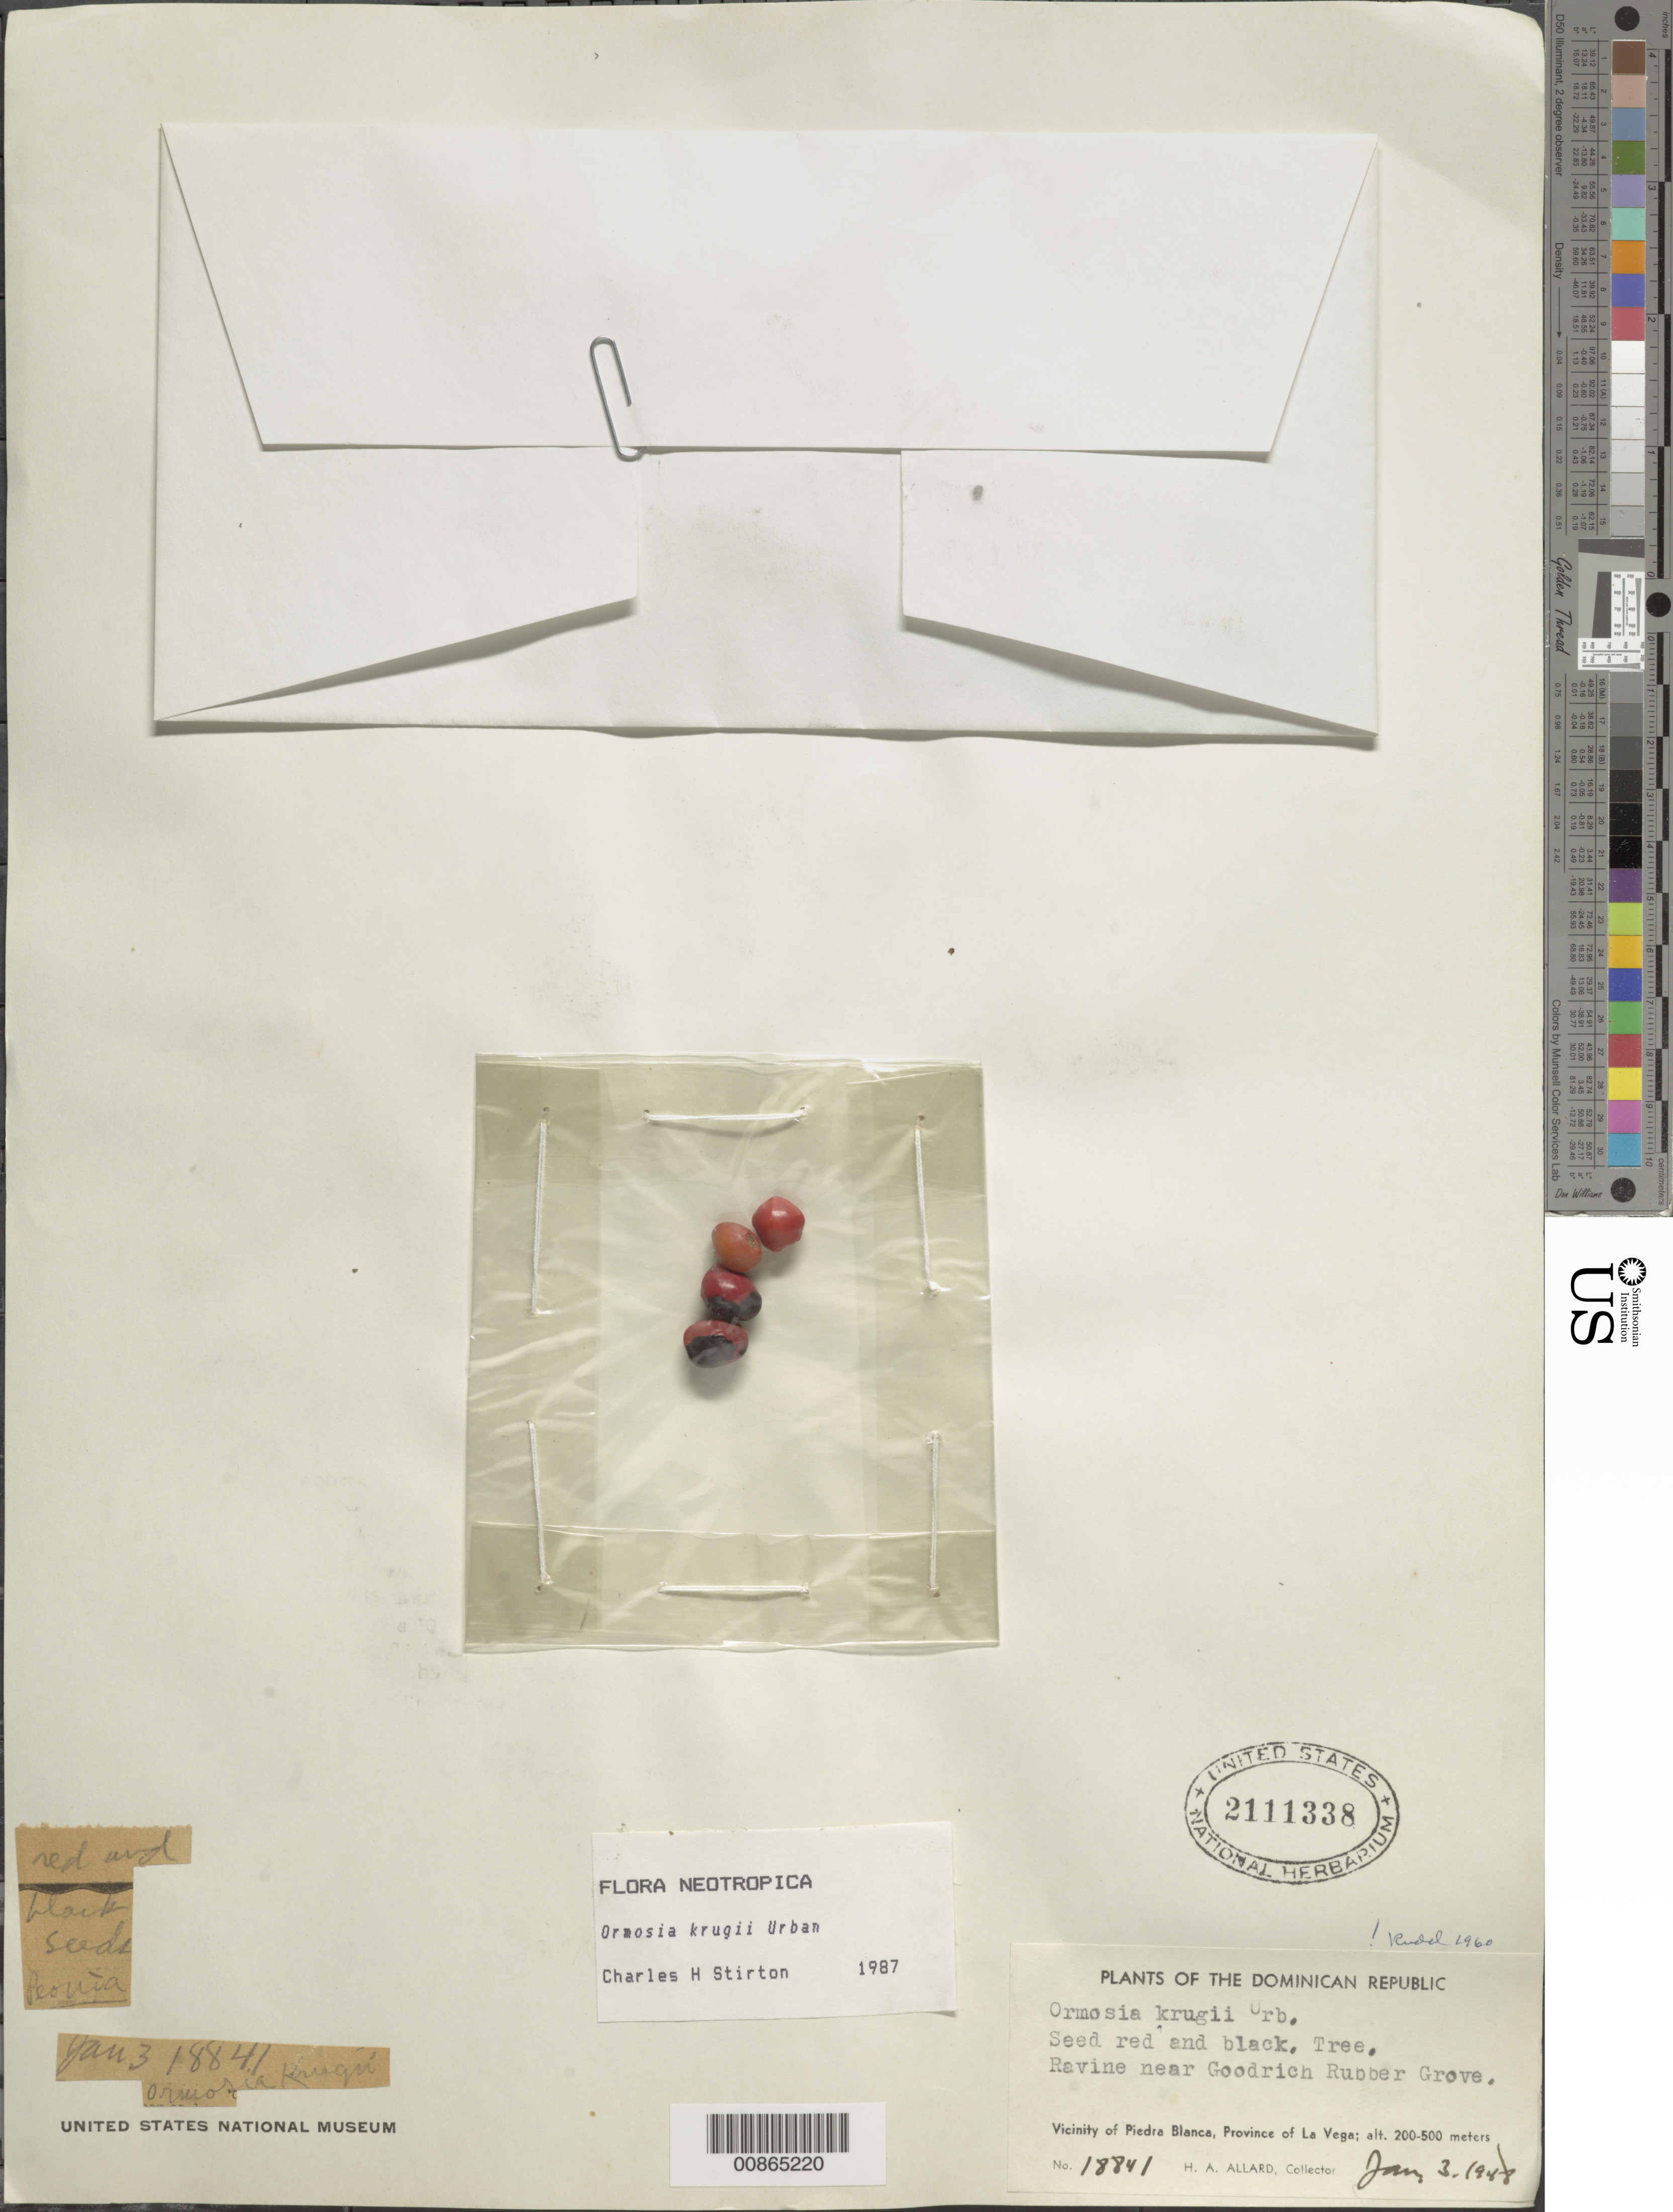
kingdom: Plantae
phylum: Tracheophyta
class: Magnoliopsida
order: Fabales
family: Fabaceae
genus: Ormosia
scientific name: Ormosia krugii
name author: Urb.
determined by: Stirton, Charles H.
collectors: H. A. Allard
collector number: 18841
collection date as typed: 03 Jan 1948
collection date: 1948-01-03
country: Dominican Republic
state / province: La Vega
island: Hispaniola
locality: Vicinity of Piedra Blanca, near Goodrich Rubber Grove.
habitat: Ravine.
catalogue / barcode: US 2111338